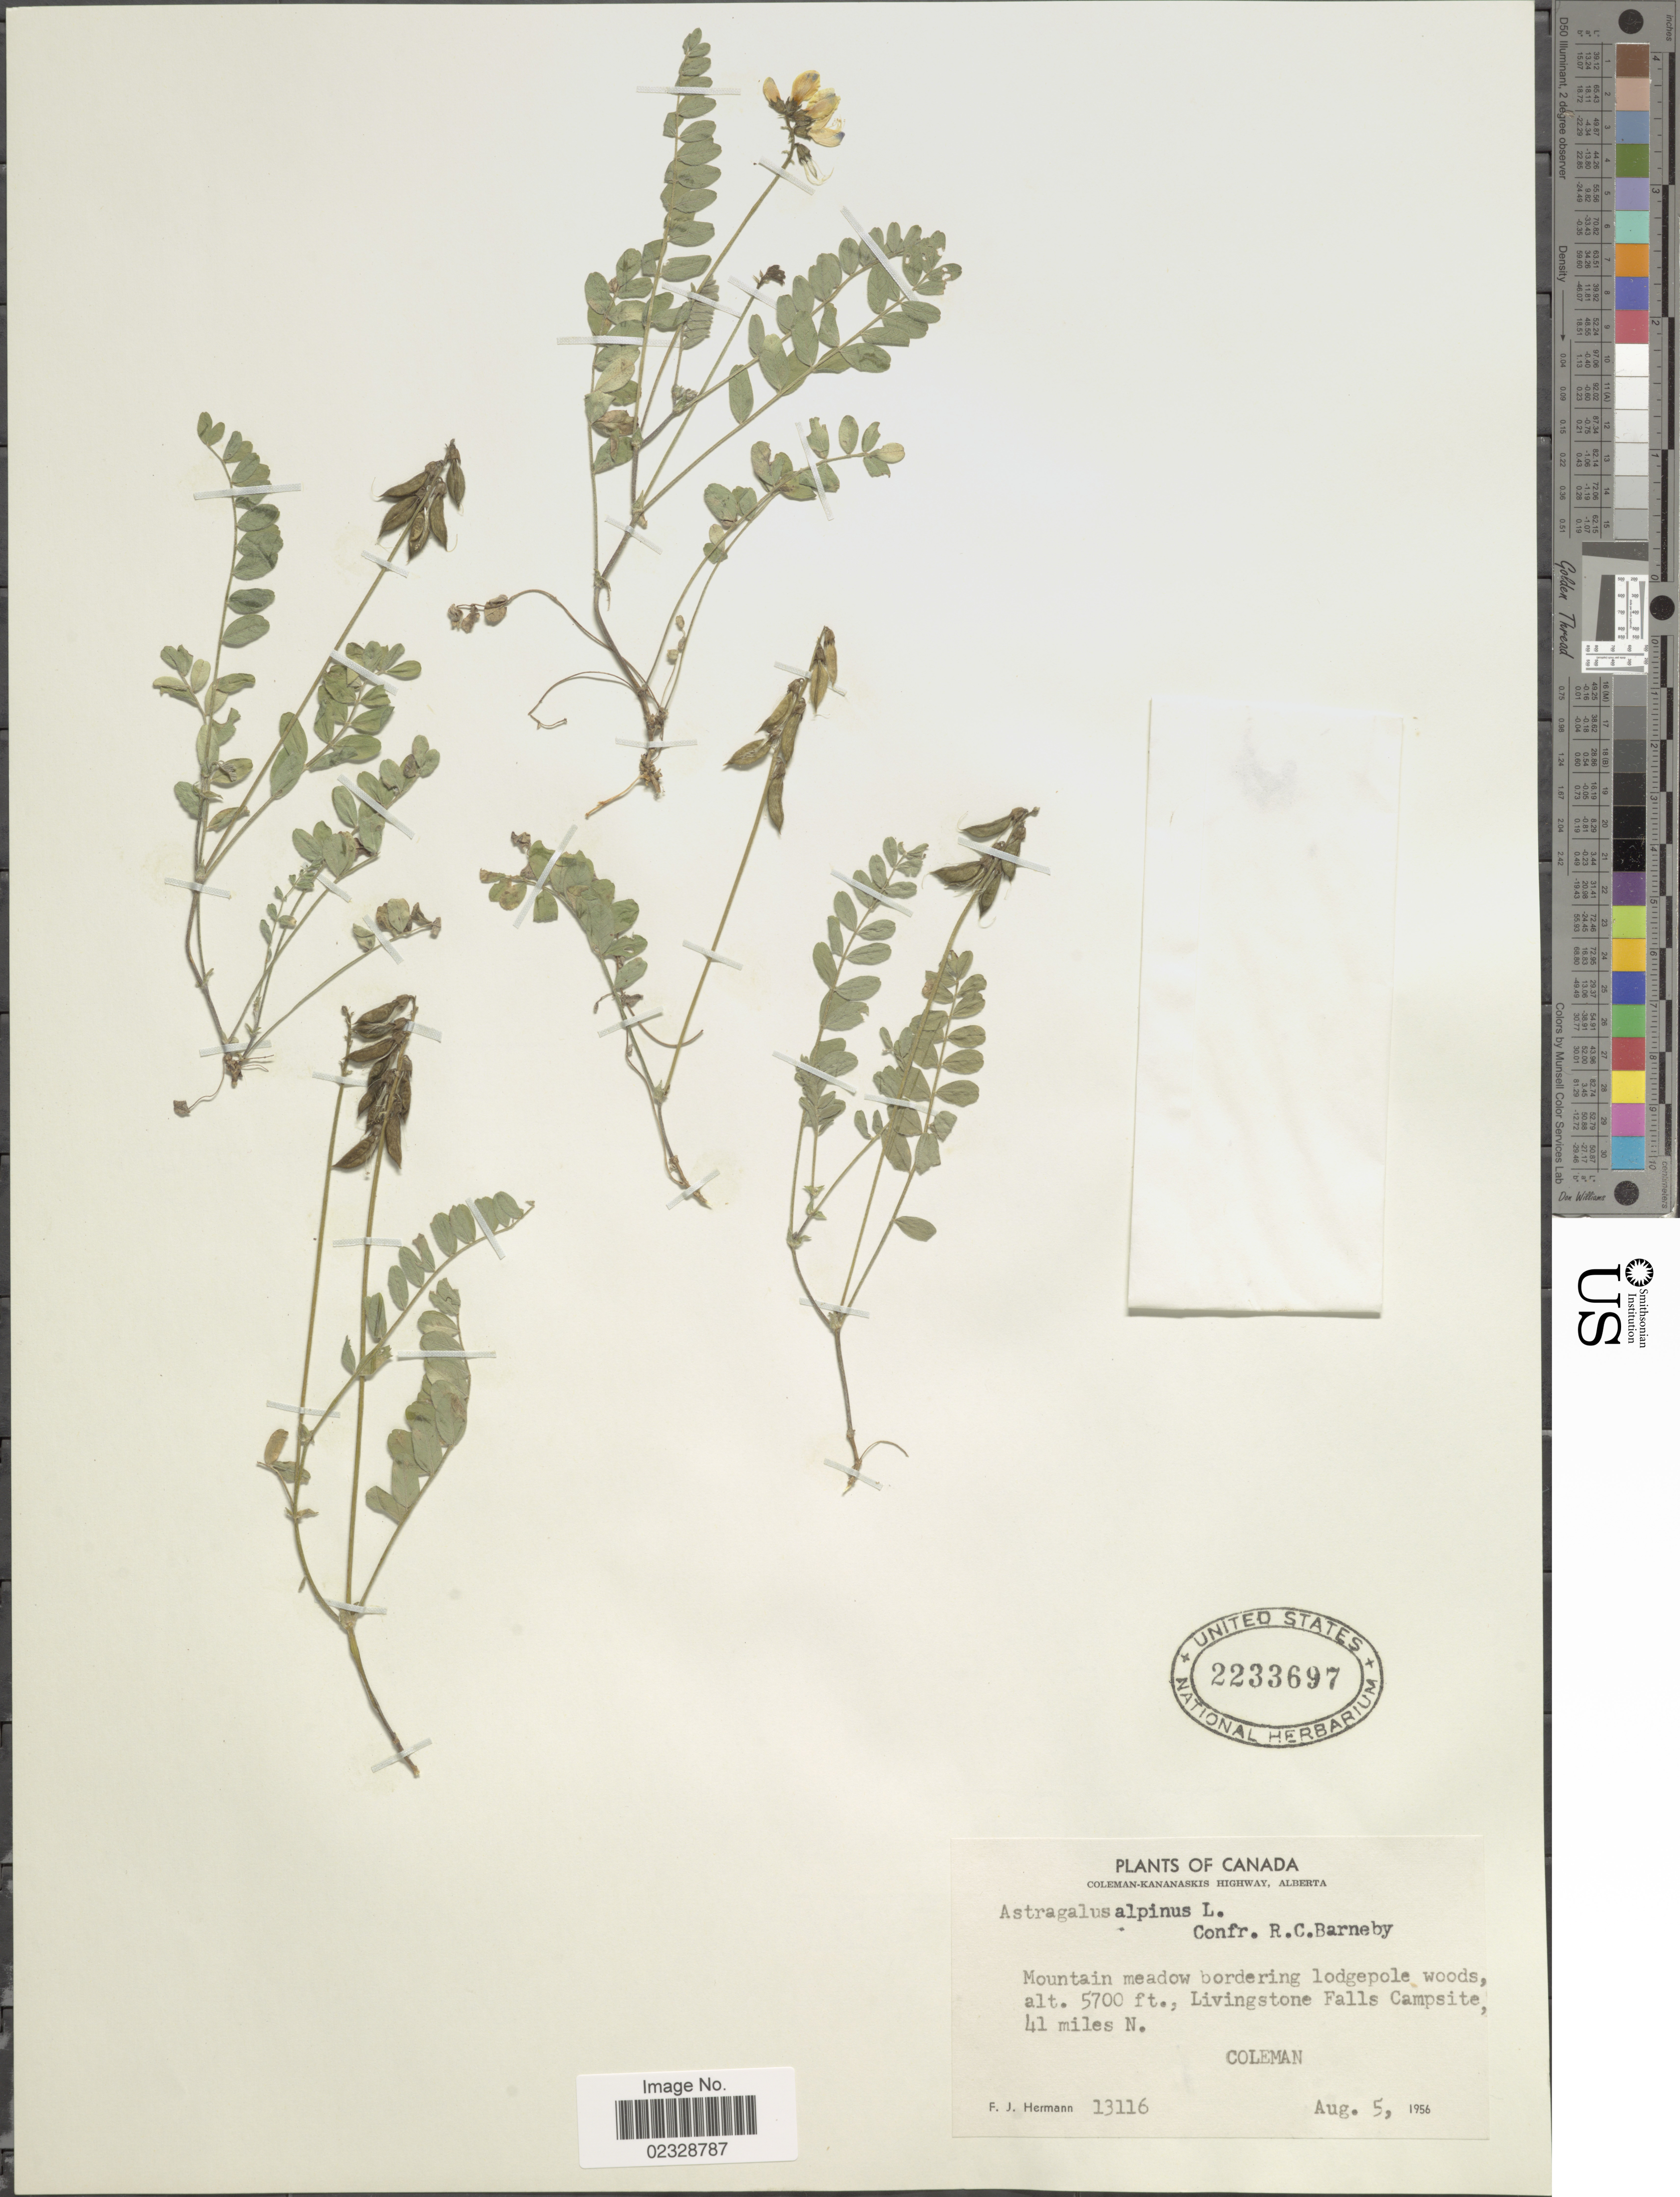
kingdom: Plantae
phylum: Tracheophyta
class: Magnoliopsida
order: Fabales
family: Fabaceae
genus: Astragalus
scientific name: Astragalus alpinus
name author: L.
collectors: F. J. Hermann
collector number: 13116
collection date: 1956-08-05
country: Canada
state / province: Alberta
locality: Coleman-Kananaskis Highway, Livingstone Falls Campsite, 41 miles N, Coleman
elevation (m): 1737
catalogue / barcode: US 2233697